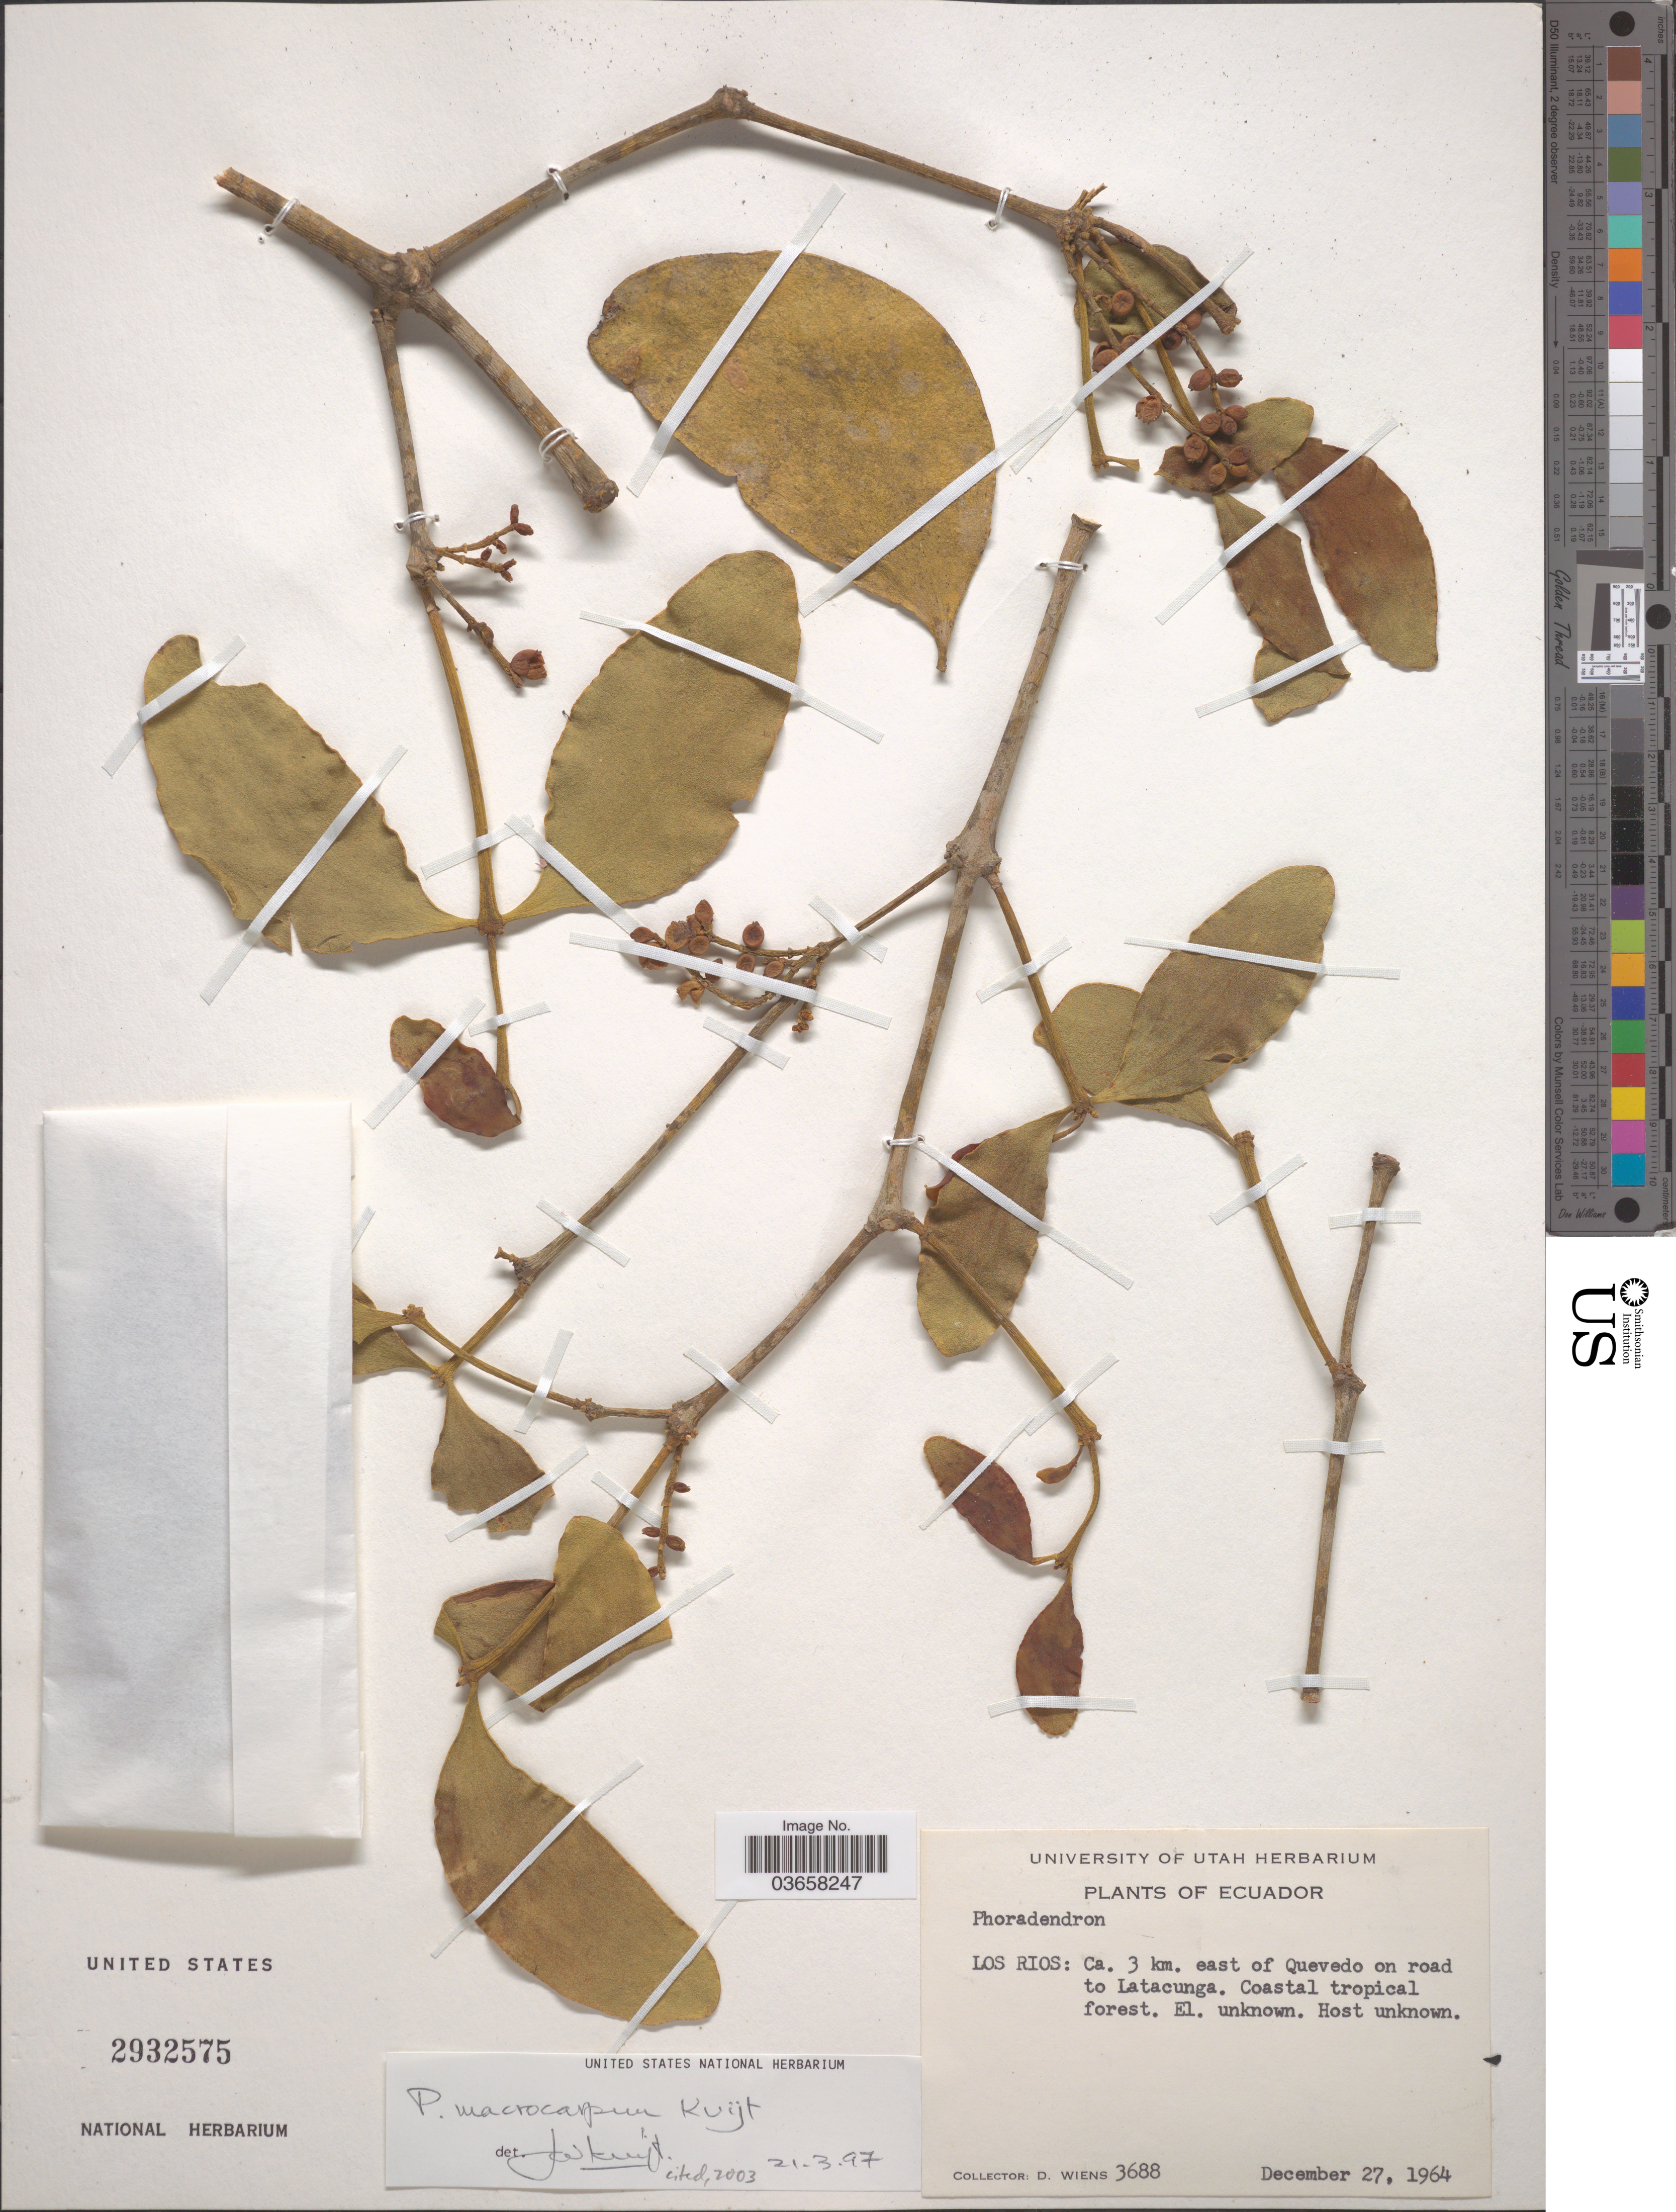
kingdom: Plantae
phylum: Tracheophyta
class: Magnoliopsida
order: Santalales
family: Viscaceae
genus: Phoradendron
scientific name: Phoradendron macrocarpum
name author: Kuijt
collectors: D. Wiens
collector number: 3688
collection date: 1964-12-27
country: Ecuador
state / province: Los Ríos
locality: Ca. 3 km. east of Quevedo on road to Latacunga.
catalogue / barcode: US 2932575